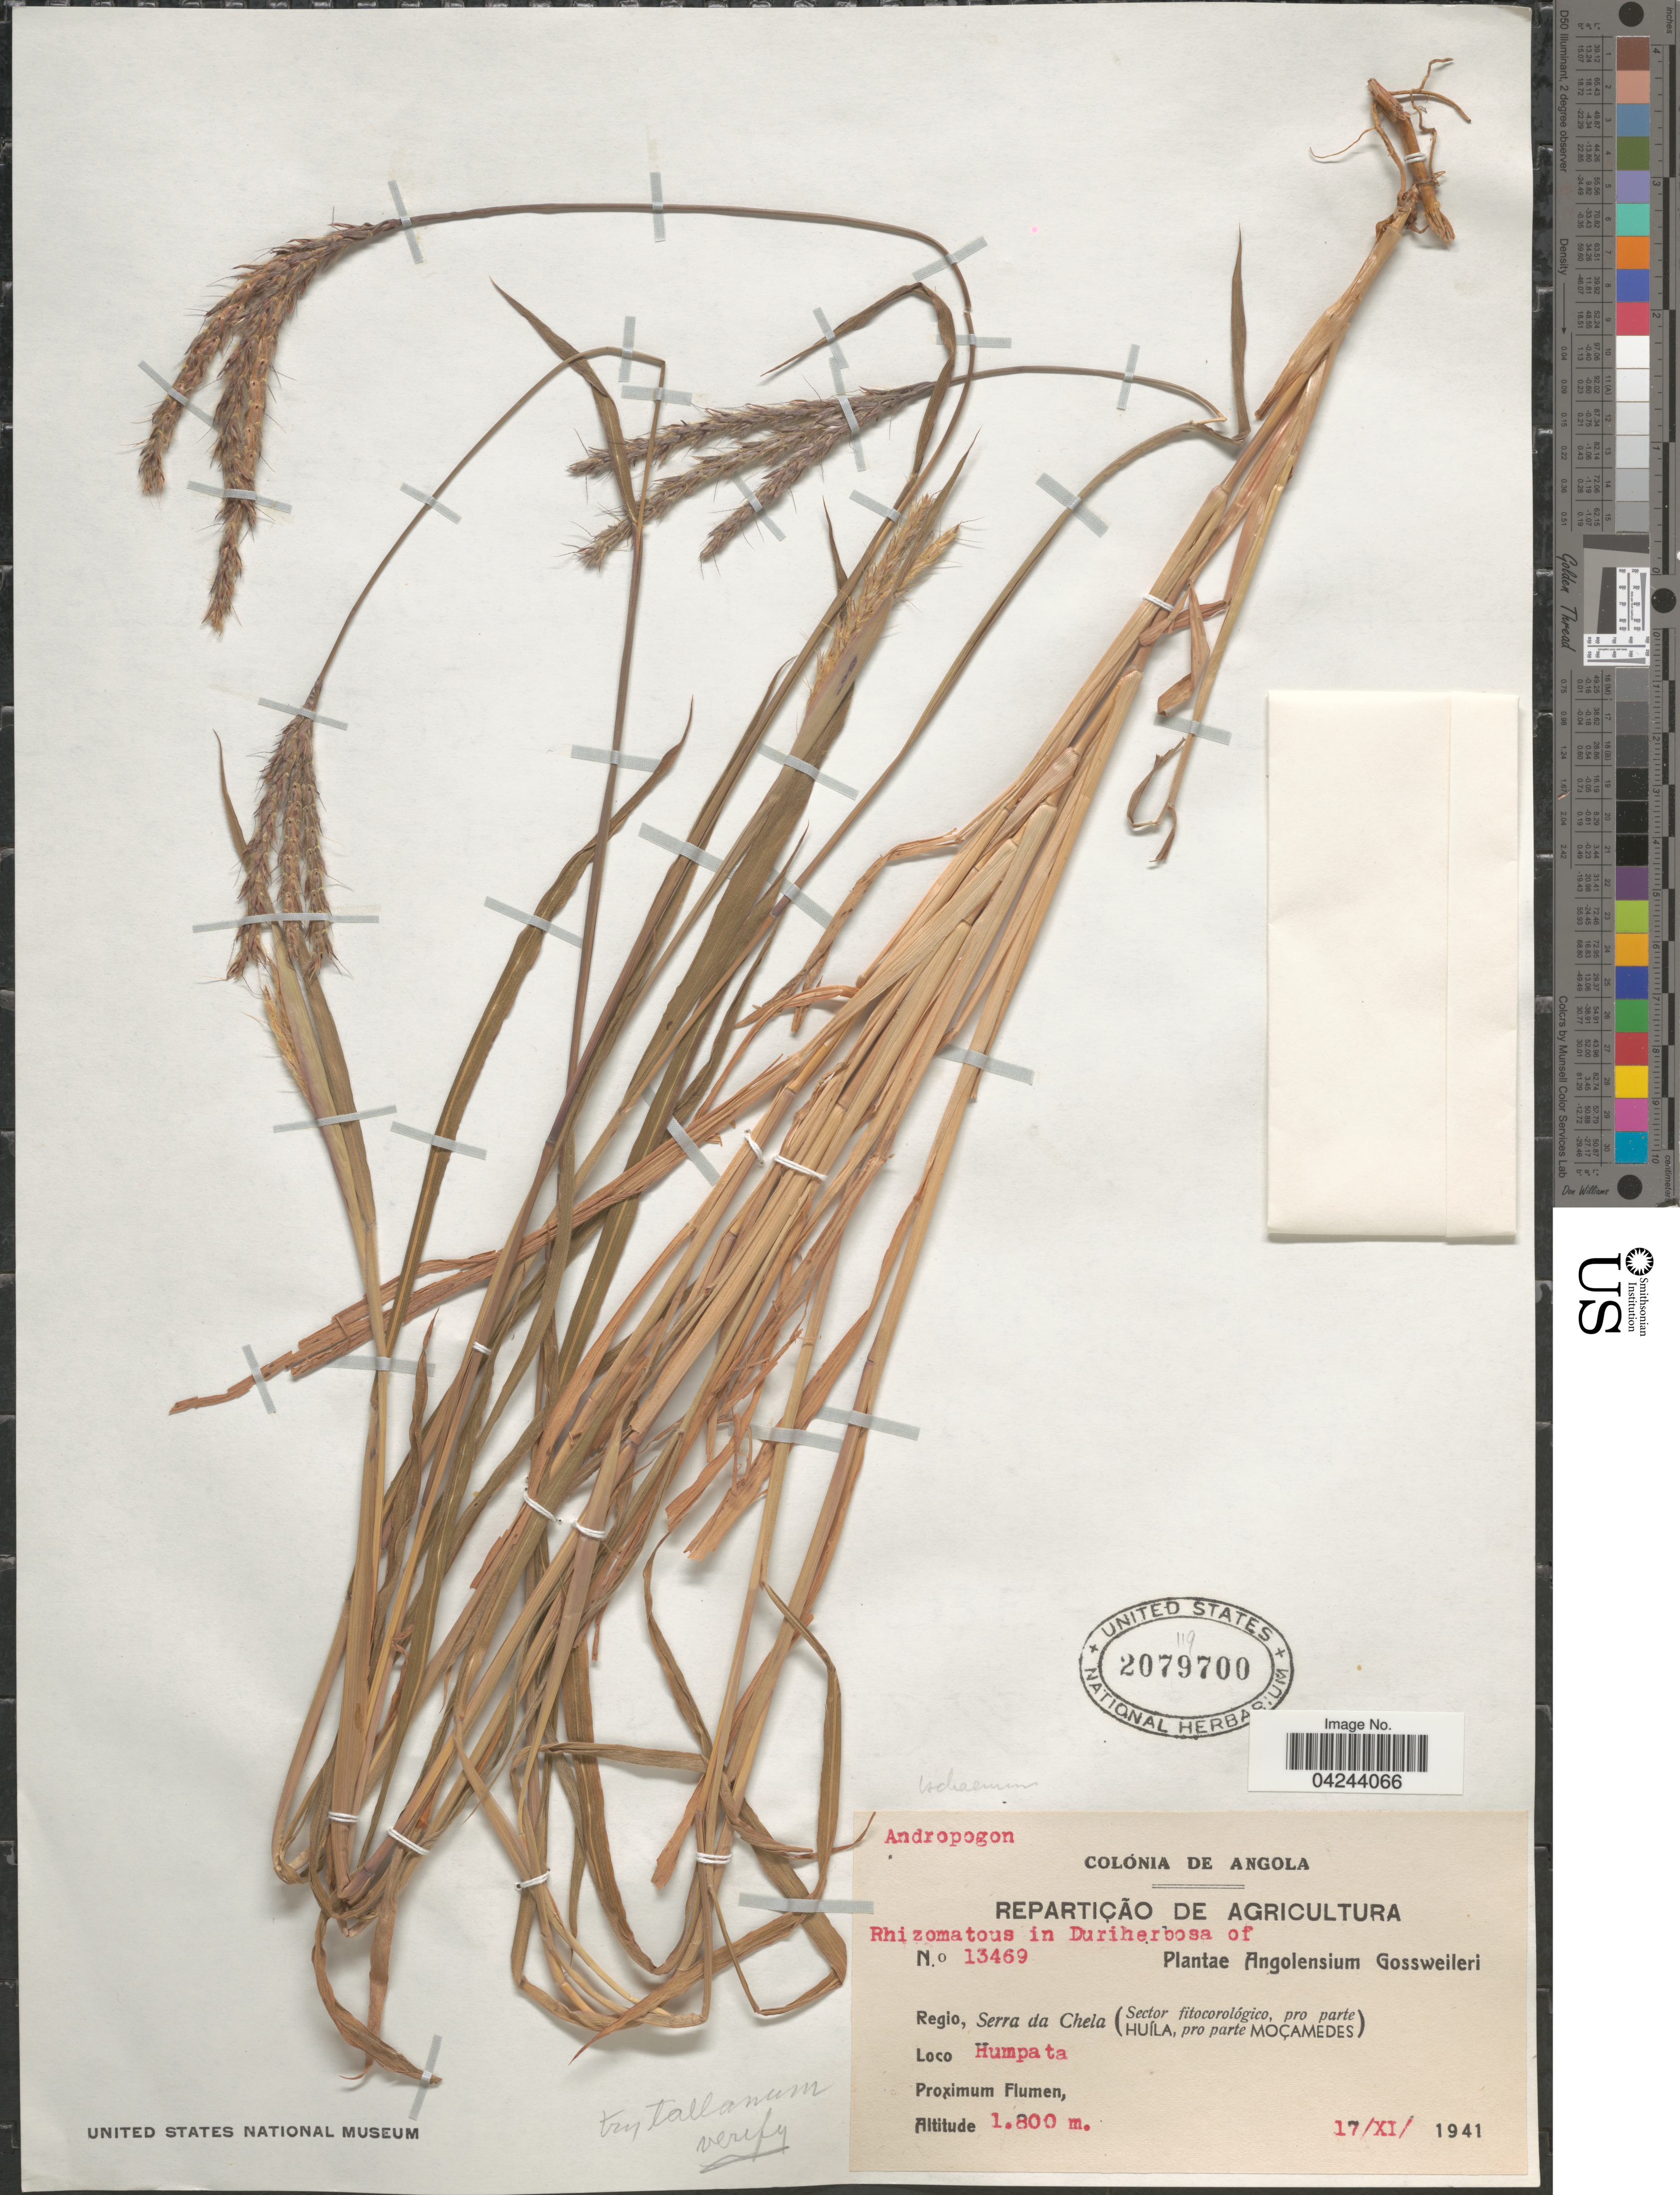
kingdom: Plantae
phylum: Tracheophyta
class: Liliopsida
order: Poales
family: Poaceae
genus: Ischaemum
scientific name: Ischaemum polystachyum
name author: J. Presl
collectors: -. Gossweiler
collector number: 13469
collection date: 1941-11-17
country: Angola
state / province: Huila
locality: Colónia de Angola. Angolensium. Regio, Serra da Chela (Sector fitocorológico, pro parte Huíla, pro parte Moçamedes). Humpata.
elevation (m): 1800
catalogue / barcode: US 2079700